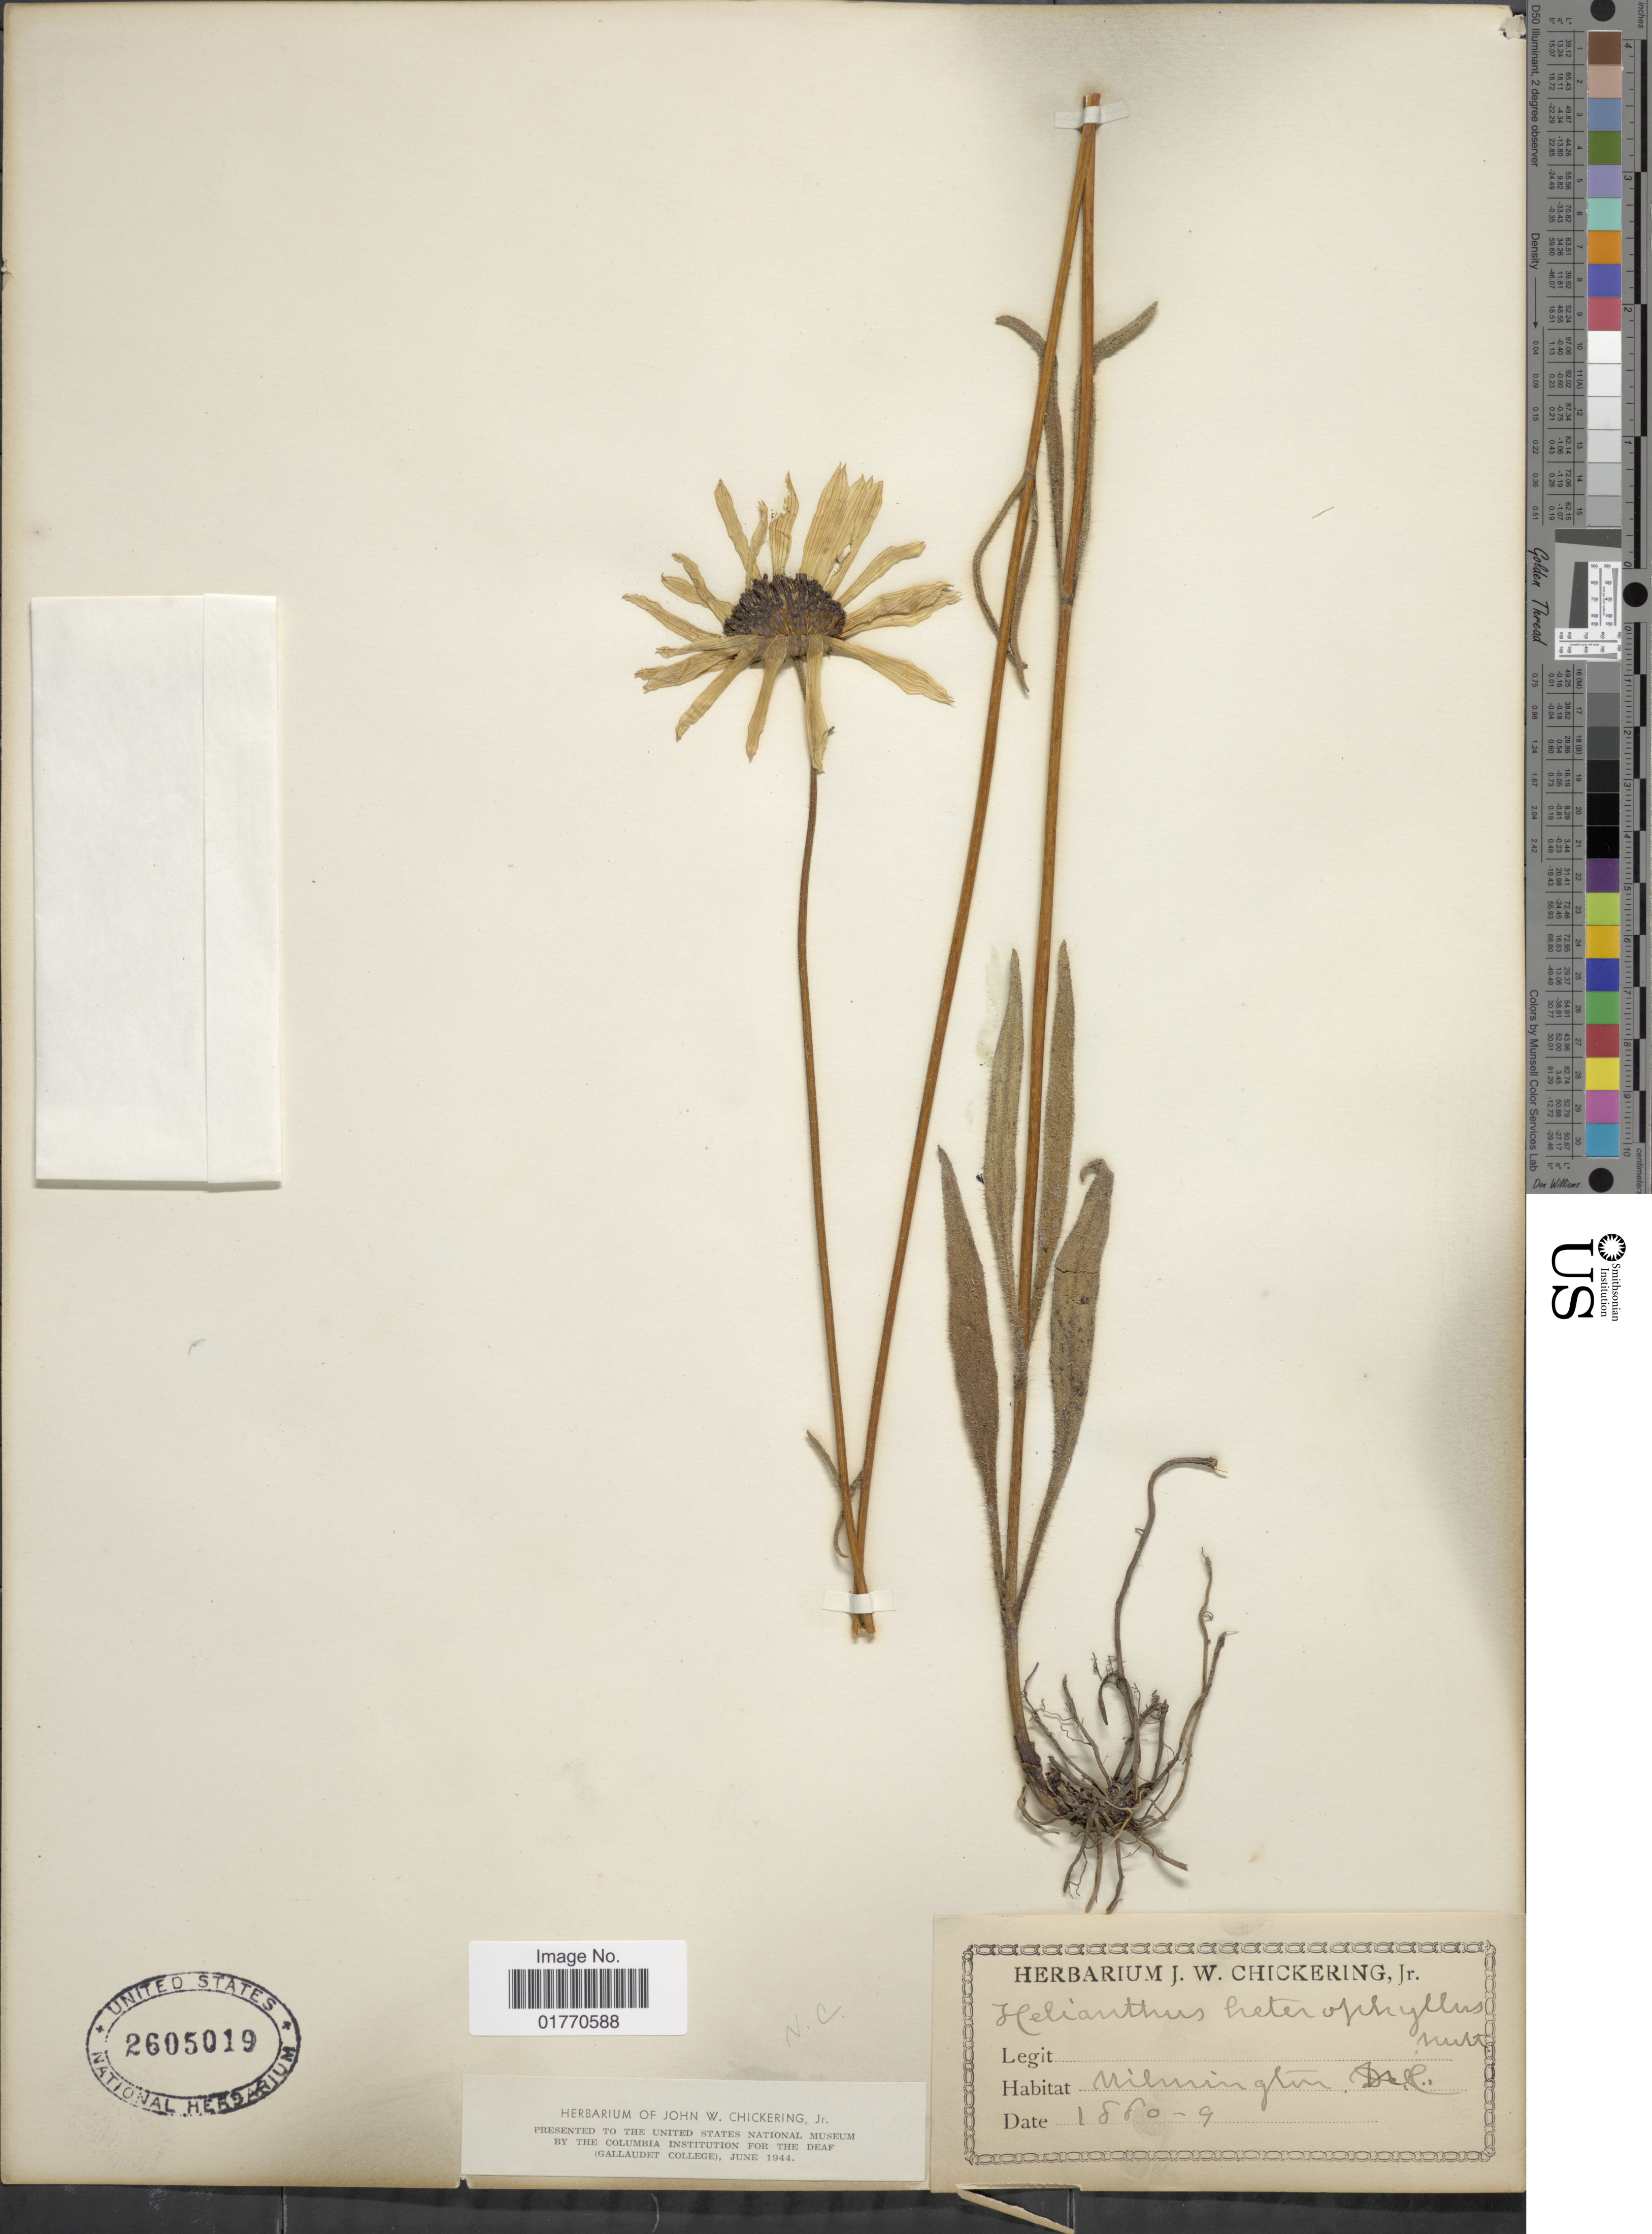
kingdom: Plantae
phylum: Tracheophyta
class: Magnoliopsida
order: Asterales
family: Asteraceae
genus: Helianthus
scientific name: Helianthus heterophyllus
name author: Nutt.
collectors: ex herb. J.W. Chickering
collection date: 1880/1889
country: United States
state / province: North Carolina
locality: Wilmington, N. C.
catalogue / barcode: US 2605019